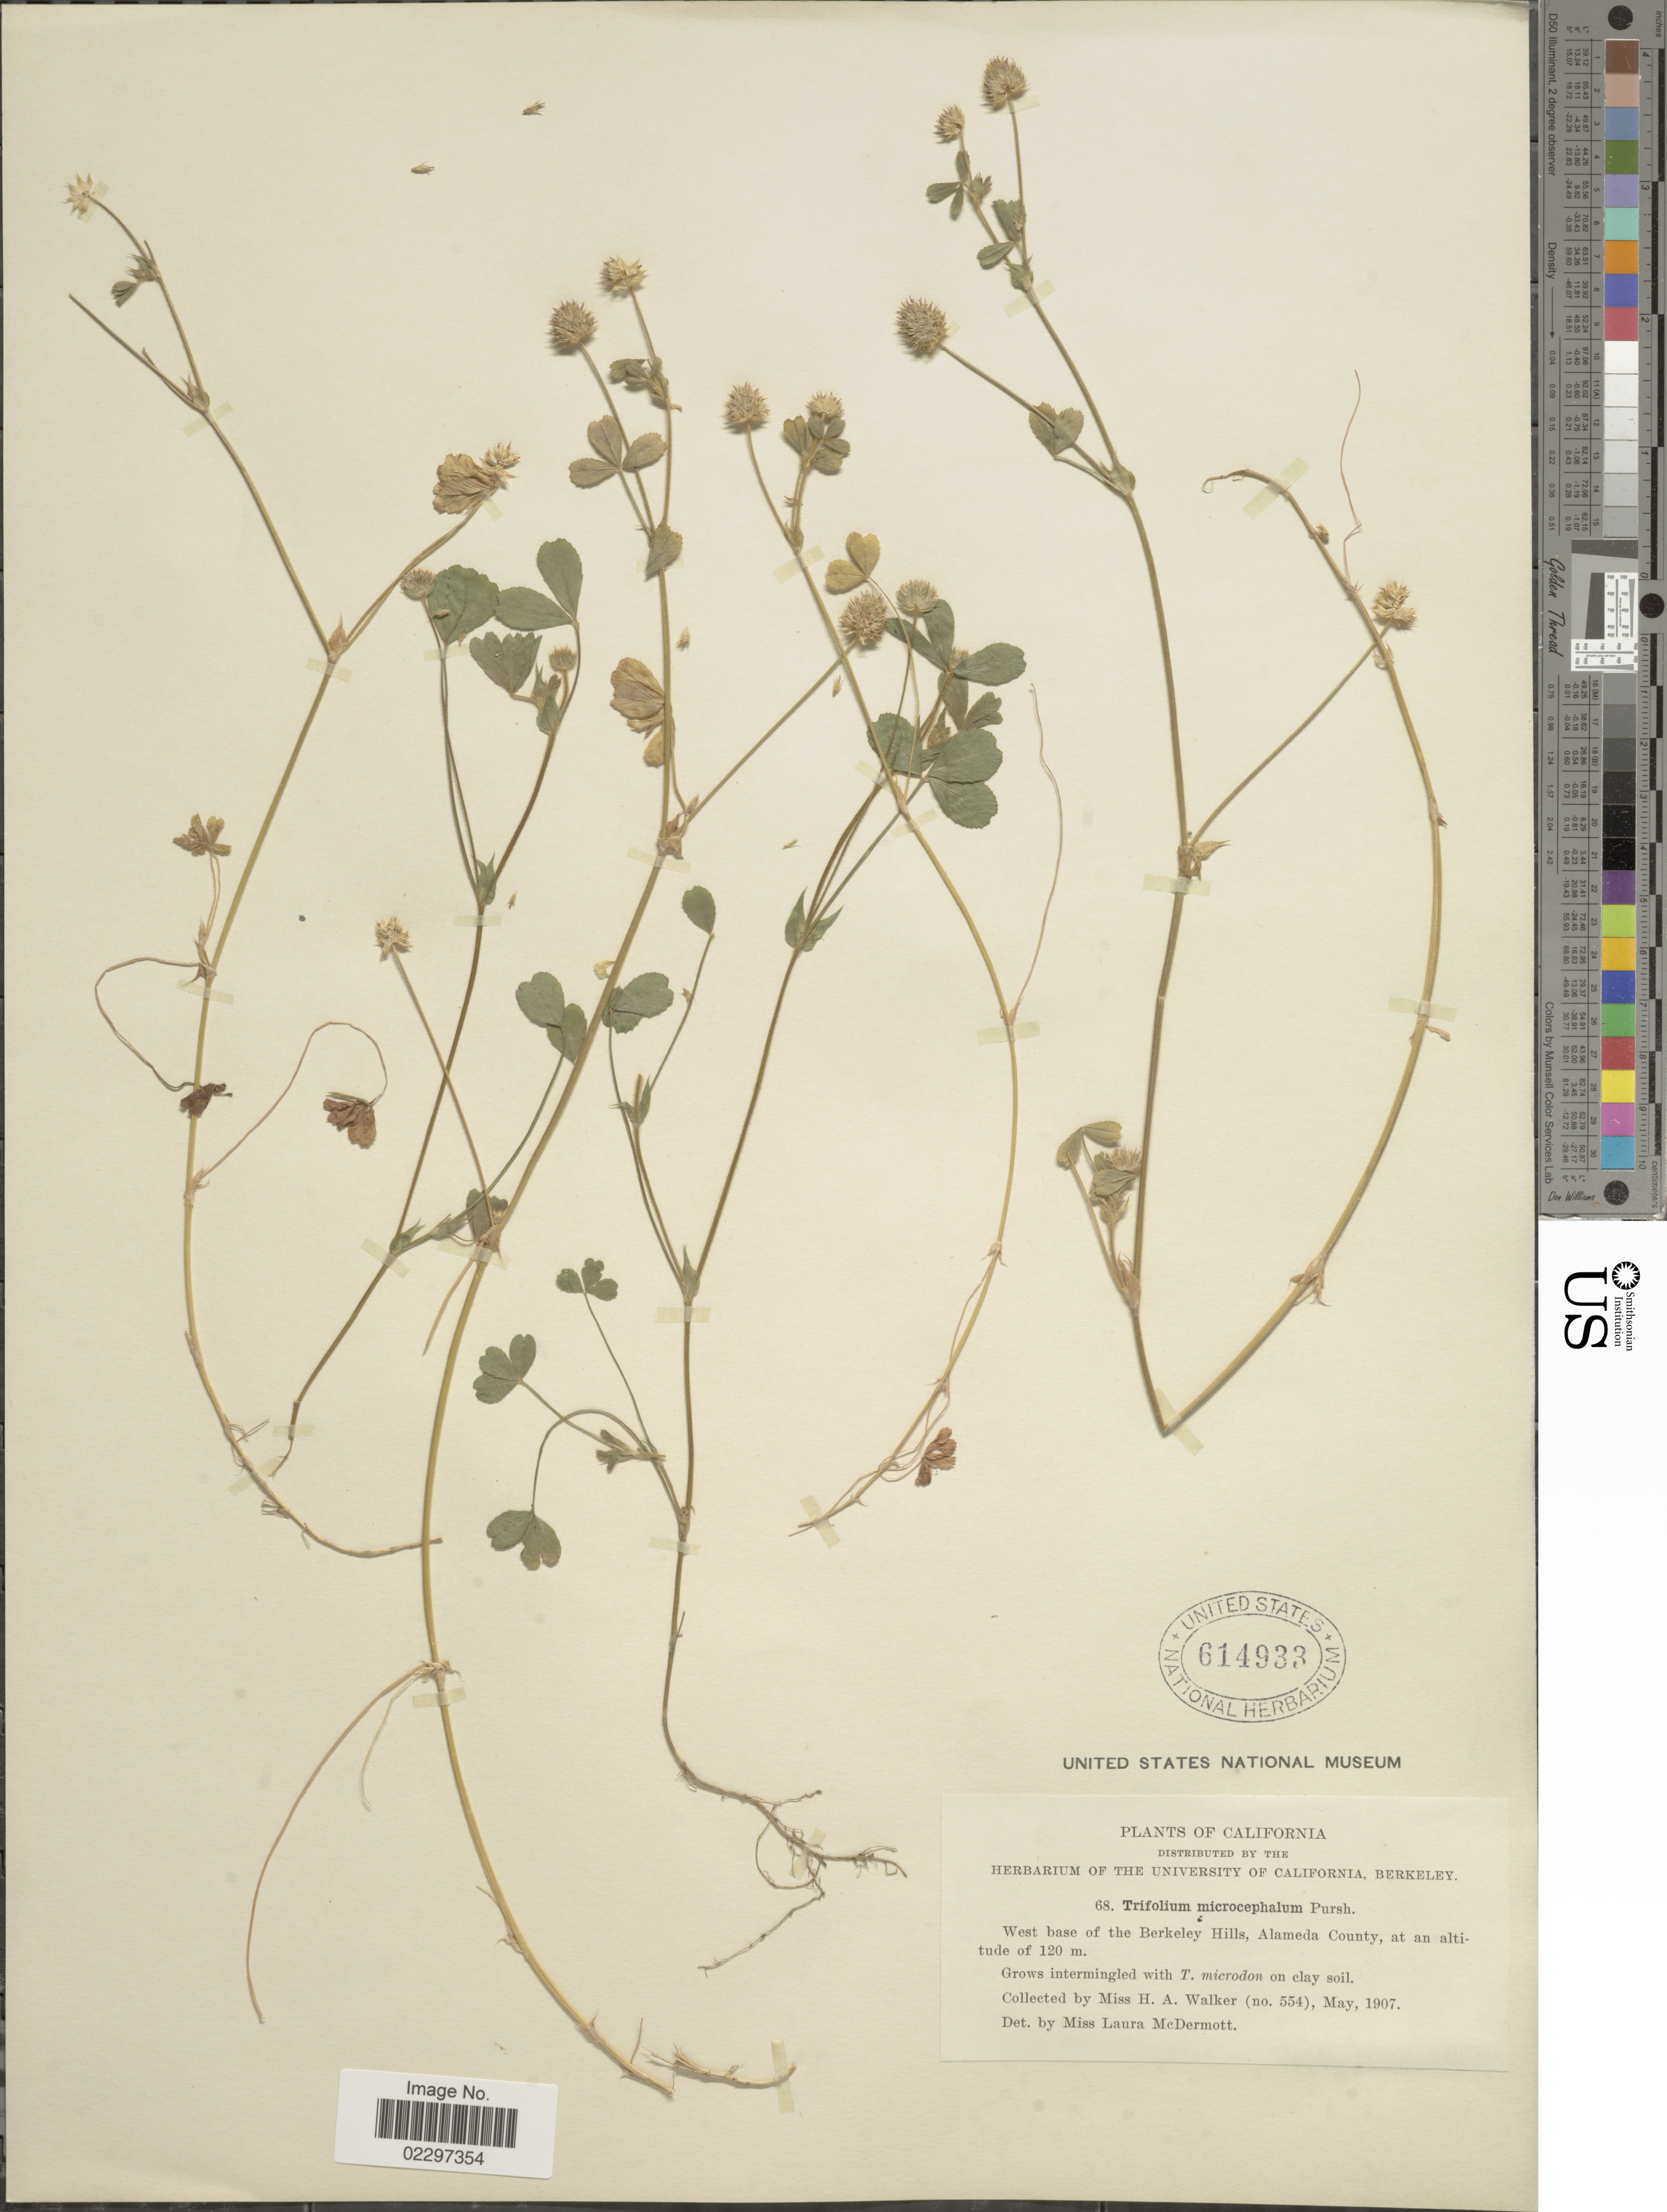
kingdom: Plantae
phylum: Tracheophyta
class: Magnoliopsida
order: Fabales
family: Fabaceae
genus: Trifolium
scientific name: Trifolium microcephalum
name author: Pursh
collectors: H. Walker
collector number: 554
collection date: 1907-05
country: United States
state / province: California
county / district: Alameda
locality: West base of the Berkeley Hills, Alameda County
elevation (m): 120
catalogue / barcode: US 614933